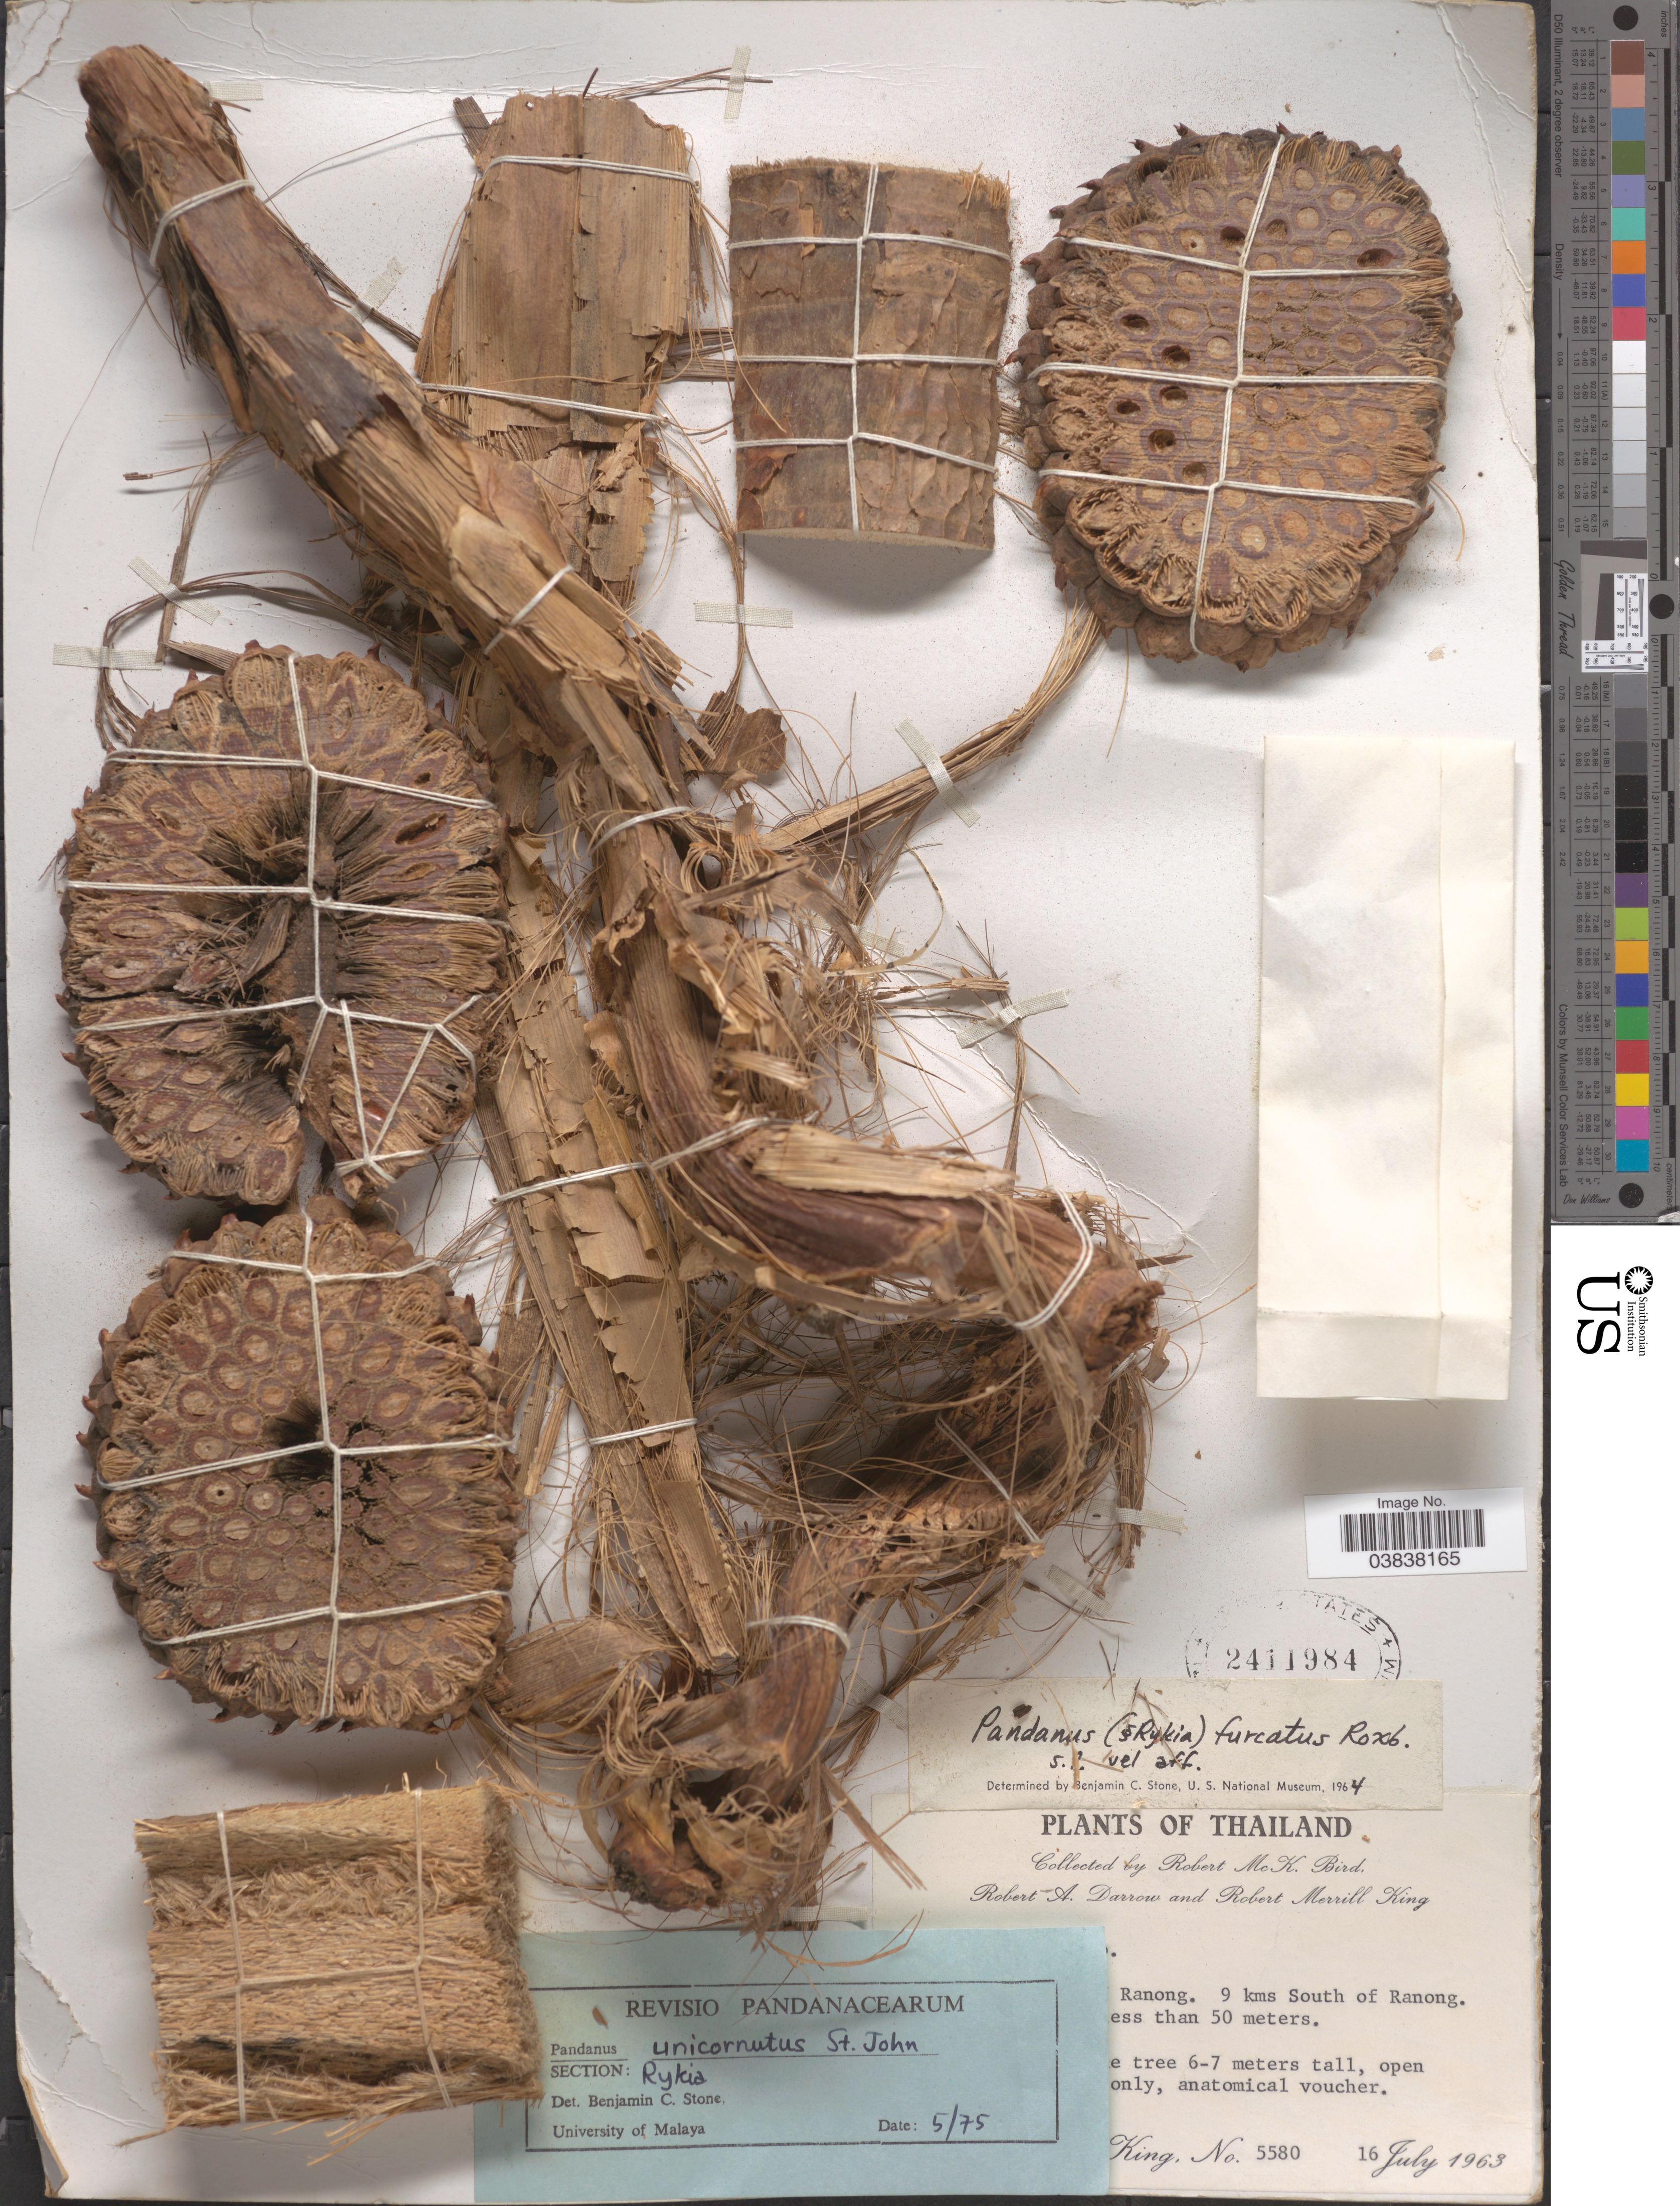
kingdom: Plantae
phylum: Tracheophyta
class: Liliopsida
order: Pandanales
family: Pandanaceae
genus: Pandanus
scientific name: Pandanus unicornutus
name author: H. St. John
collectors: R. M. King, R. A. Darrow & R. A. Darrow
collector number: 5580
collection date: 1963-07-16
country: Thailand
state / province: Ranong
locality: [illegible text] Ranong, 9 kms South of Ranong.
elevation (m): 50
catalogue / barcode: US 2411984